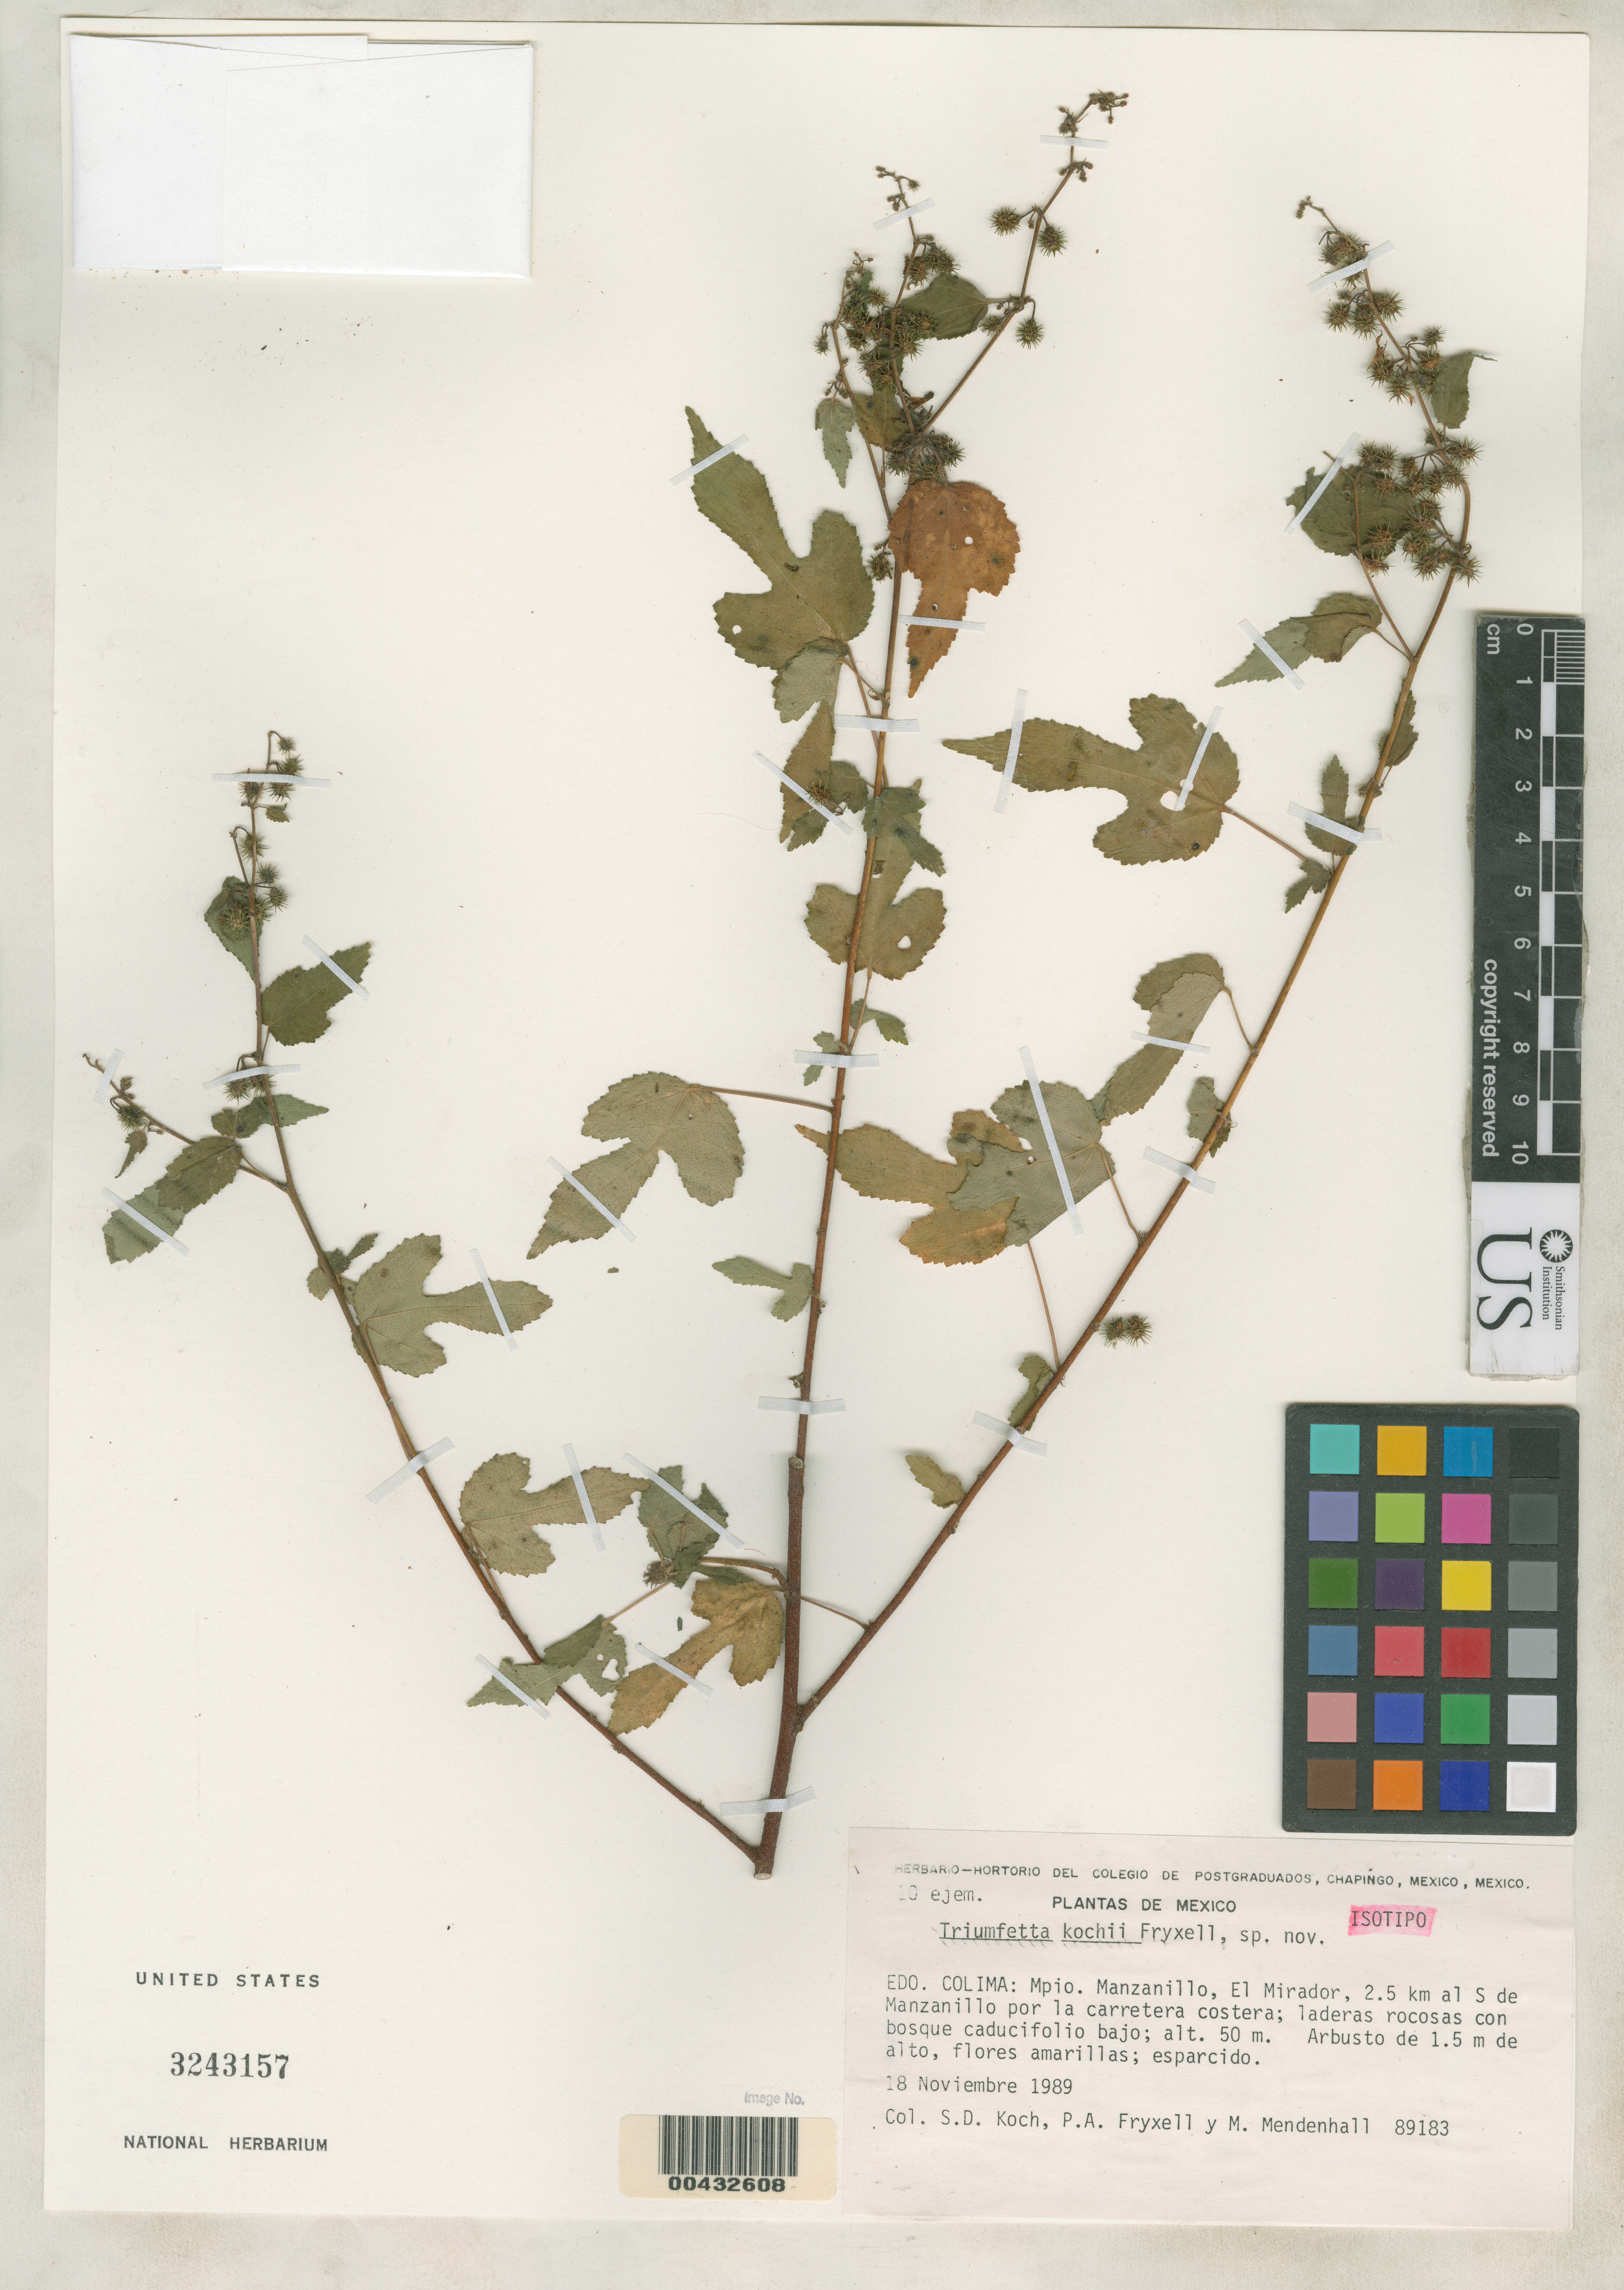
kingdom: Plantae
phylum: Tracheophyta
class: Magnoliopsida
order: Malvales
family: Malvaceae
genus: Triumfetta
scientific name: Triumfetta kochii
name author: Fryxell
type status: Isotype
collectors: S. D. Koch, P. A. Fryxell & M. Mendenhall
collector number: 89183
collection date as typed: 18 Nov 1989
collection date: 1989-11-18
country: Mexico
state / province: Colima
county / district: Manzanillo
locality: Edo. Colima: Mpio. Manzanillo, El Mirador, 2.5 km al S de Manzanillo por la Carretera costera.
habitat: Laderas rocosas con bosque caducifolio bajo.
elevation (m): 50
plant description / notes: Holotype at CHAPA.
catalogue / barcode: US 3243157